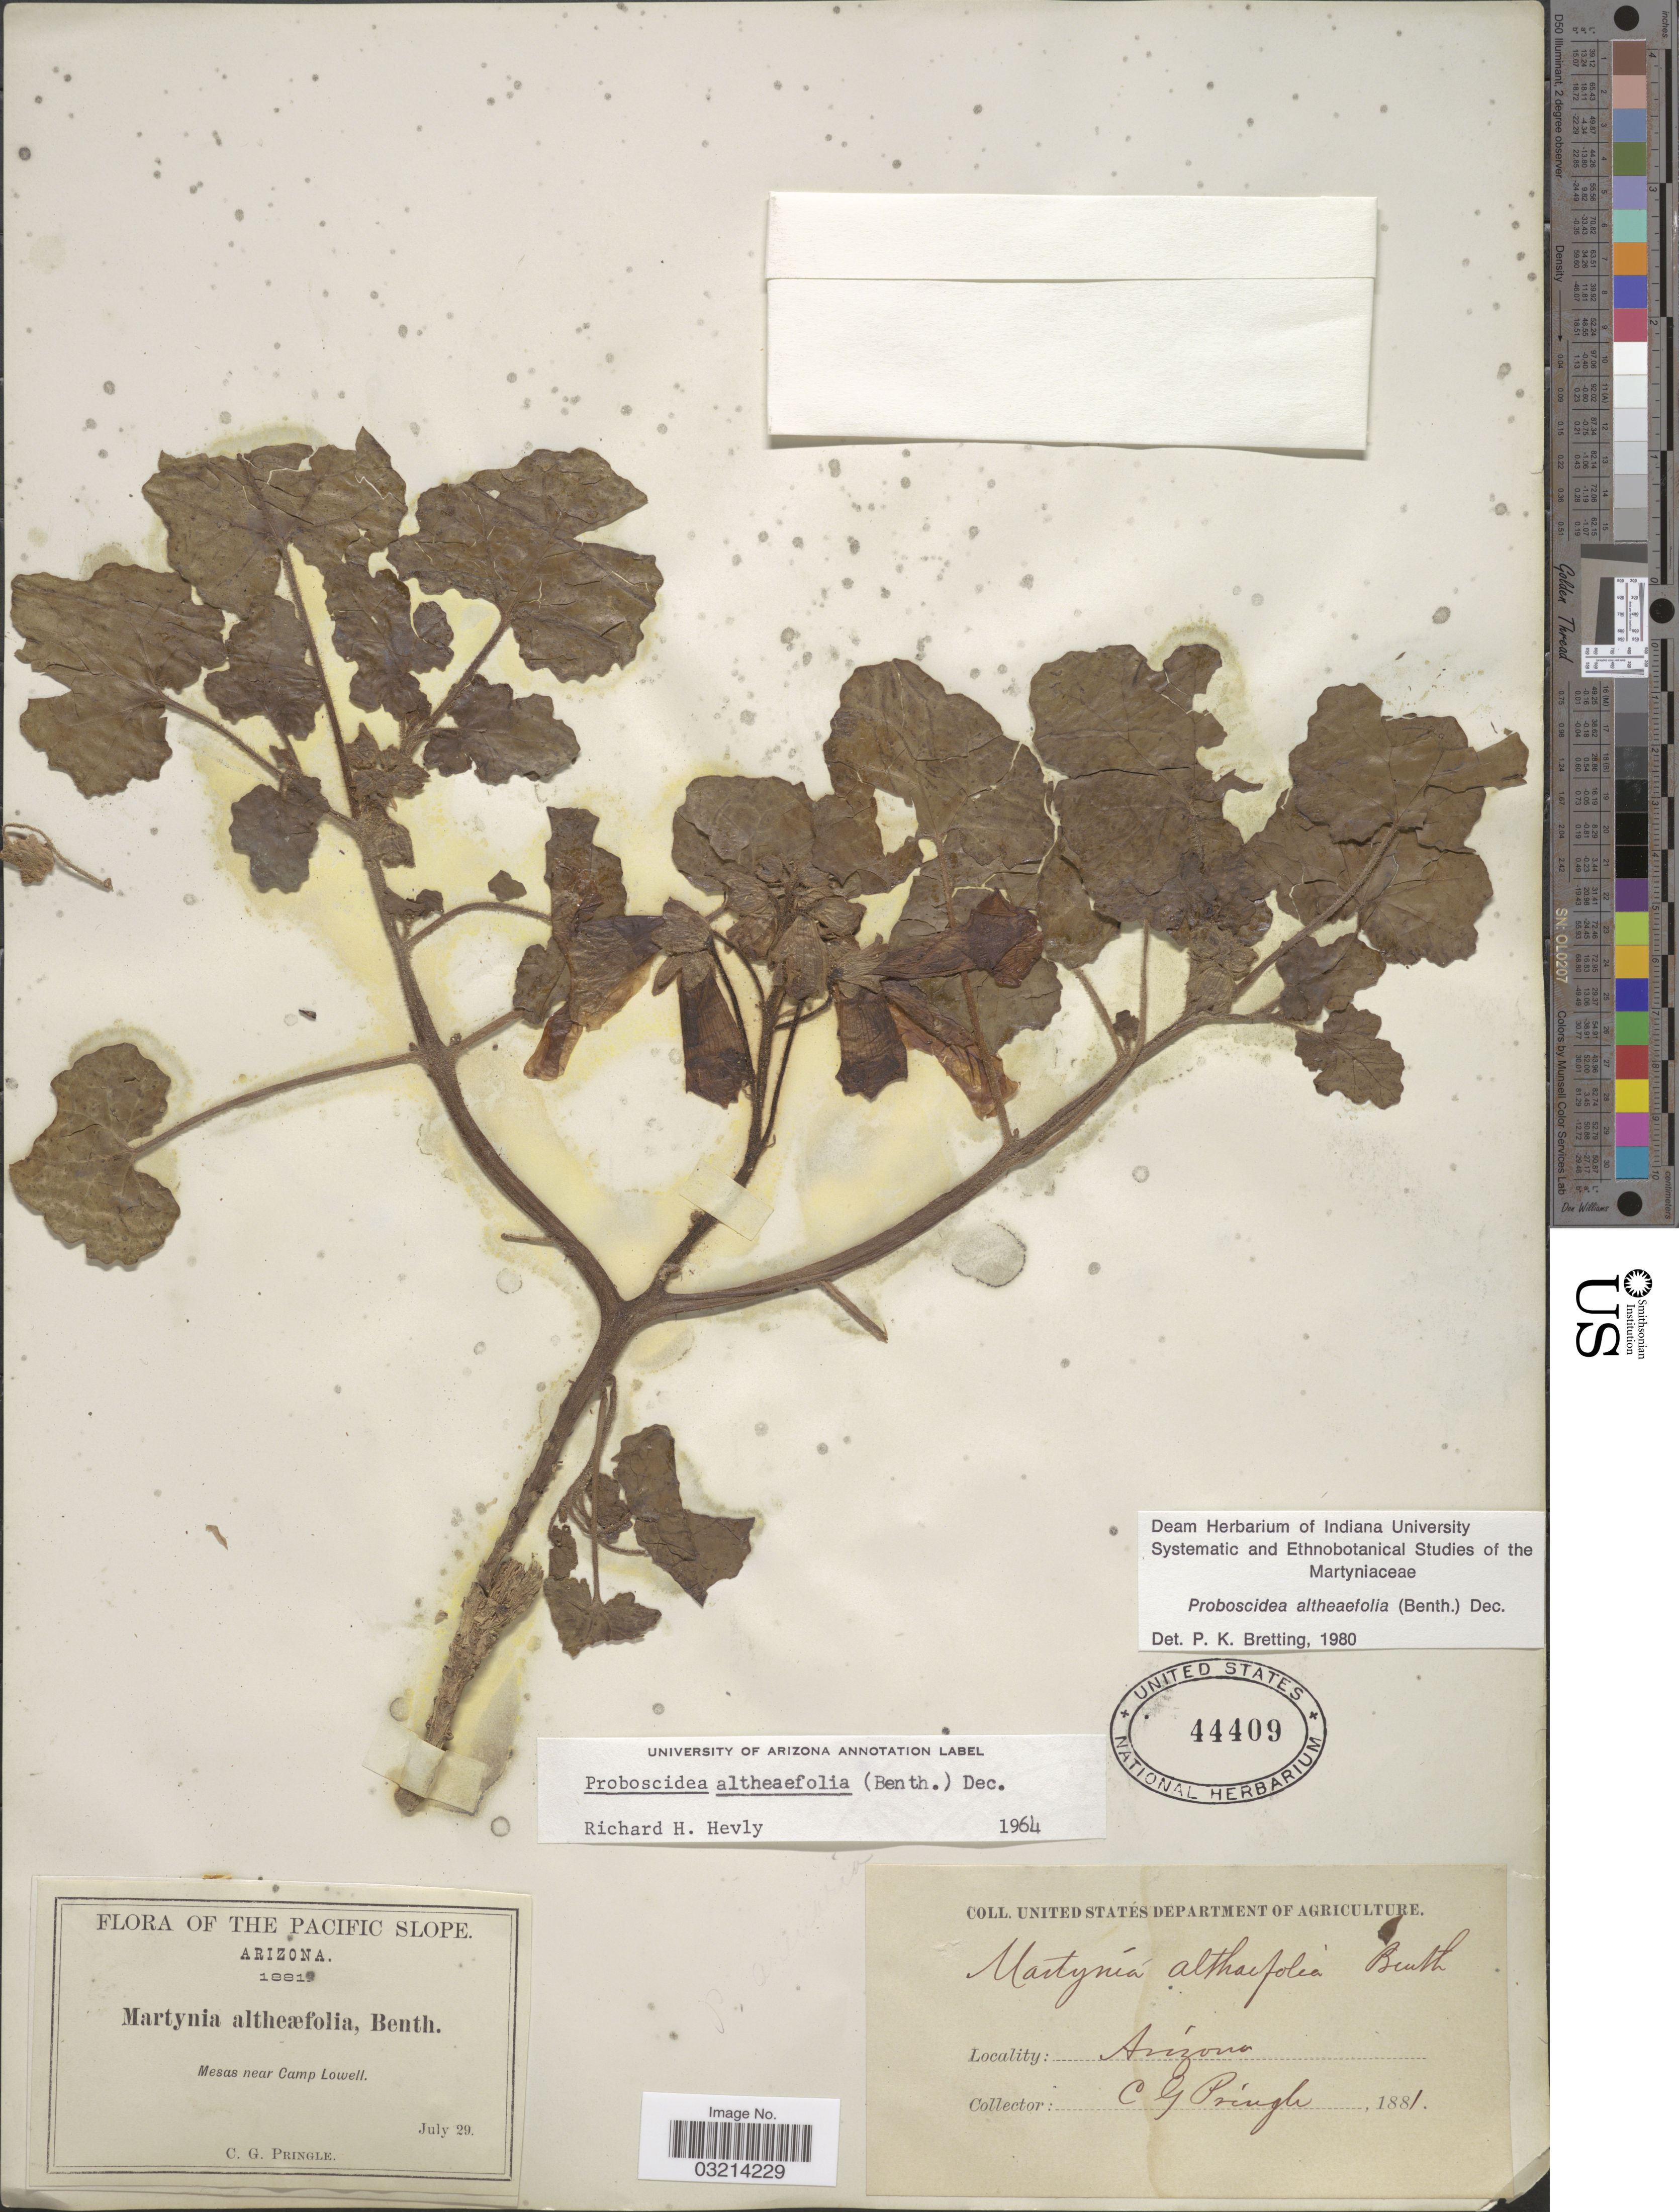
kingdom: Plantae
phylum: Tracheophyta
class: Magnoliopsida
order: Lamiales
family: Martyniaceae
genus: Proboscidea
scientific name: Proboscidea althaeifolia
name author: (Benth.) Decne.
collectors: C. G. Pringle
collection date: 1881-07-29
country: United States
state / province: Arizona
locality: The Pacific Slope. Mesas near Camp Lowell.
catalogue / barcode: US 44409